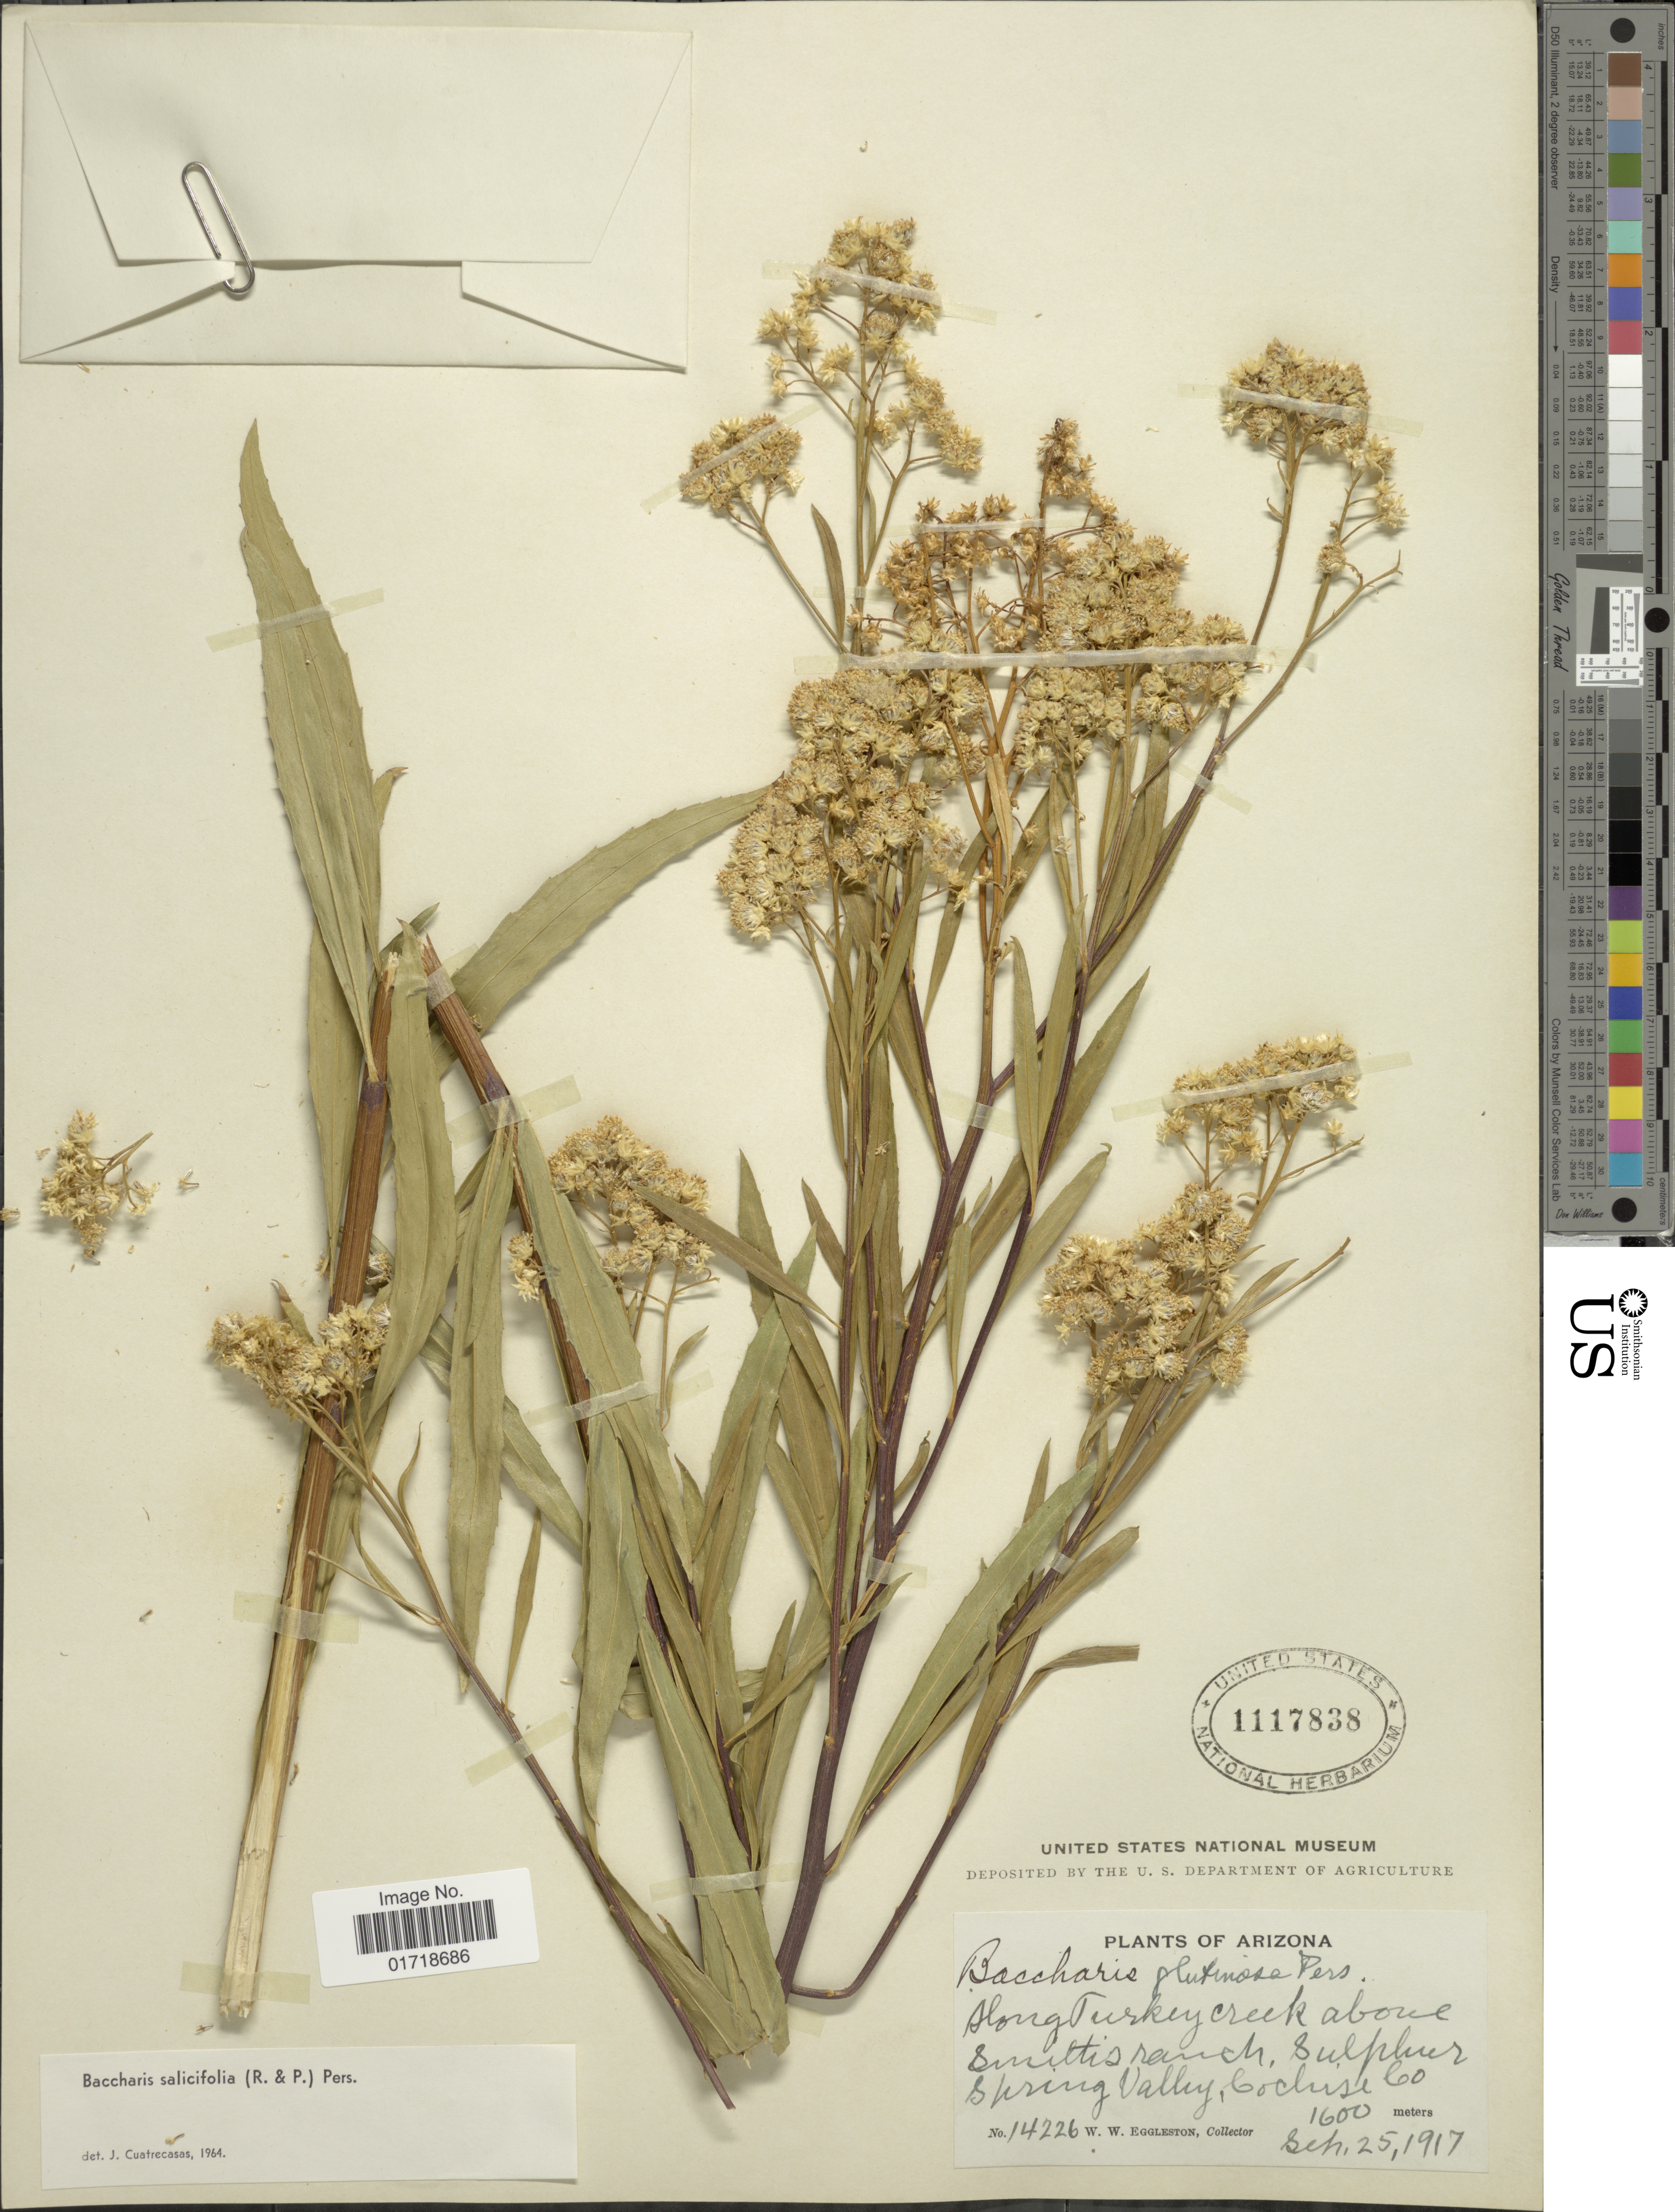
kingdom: Plantae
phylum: Tracheophyta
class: Magnoliopsida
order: Asterales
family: Asteraceae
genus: Baccharis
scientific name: Baccharis glutinosa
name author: Pers.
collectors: W. W. Eggleston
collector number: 14226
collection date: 1917-07-25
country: United States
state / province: Arizona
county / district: Cochise County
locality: Along Turkey creek above Smith's ranch sulplur spring valley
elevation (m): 1600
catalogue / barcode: US 1117838